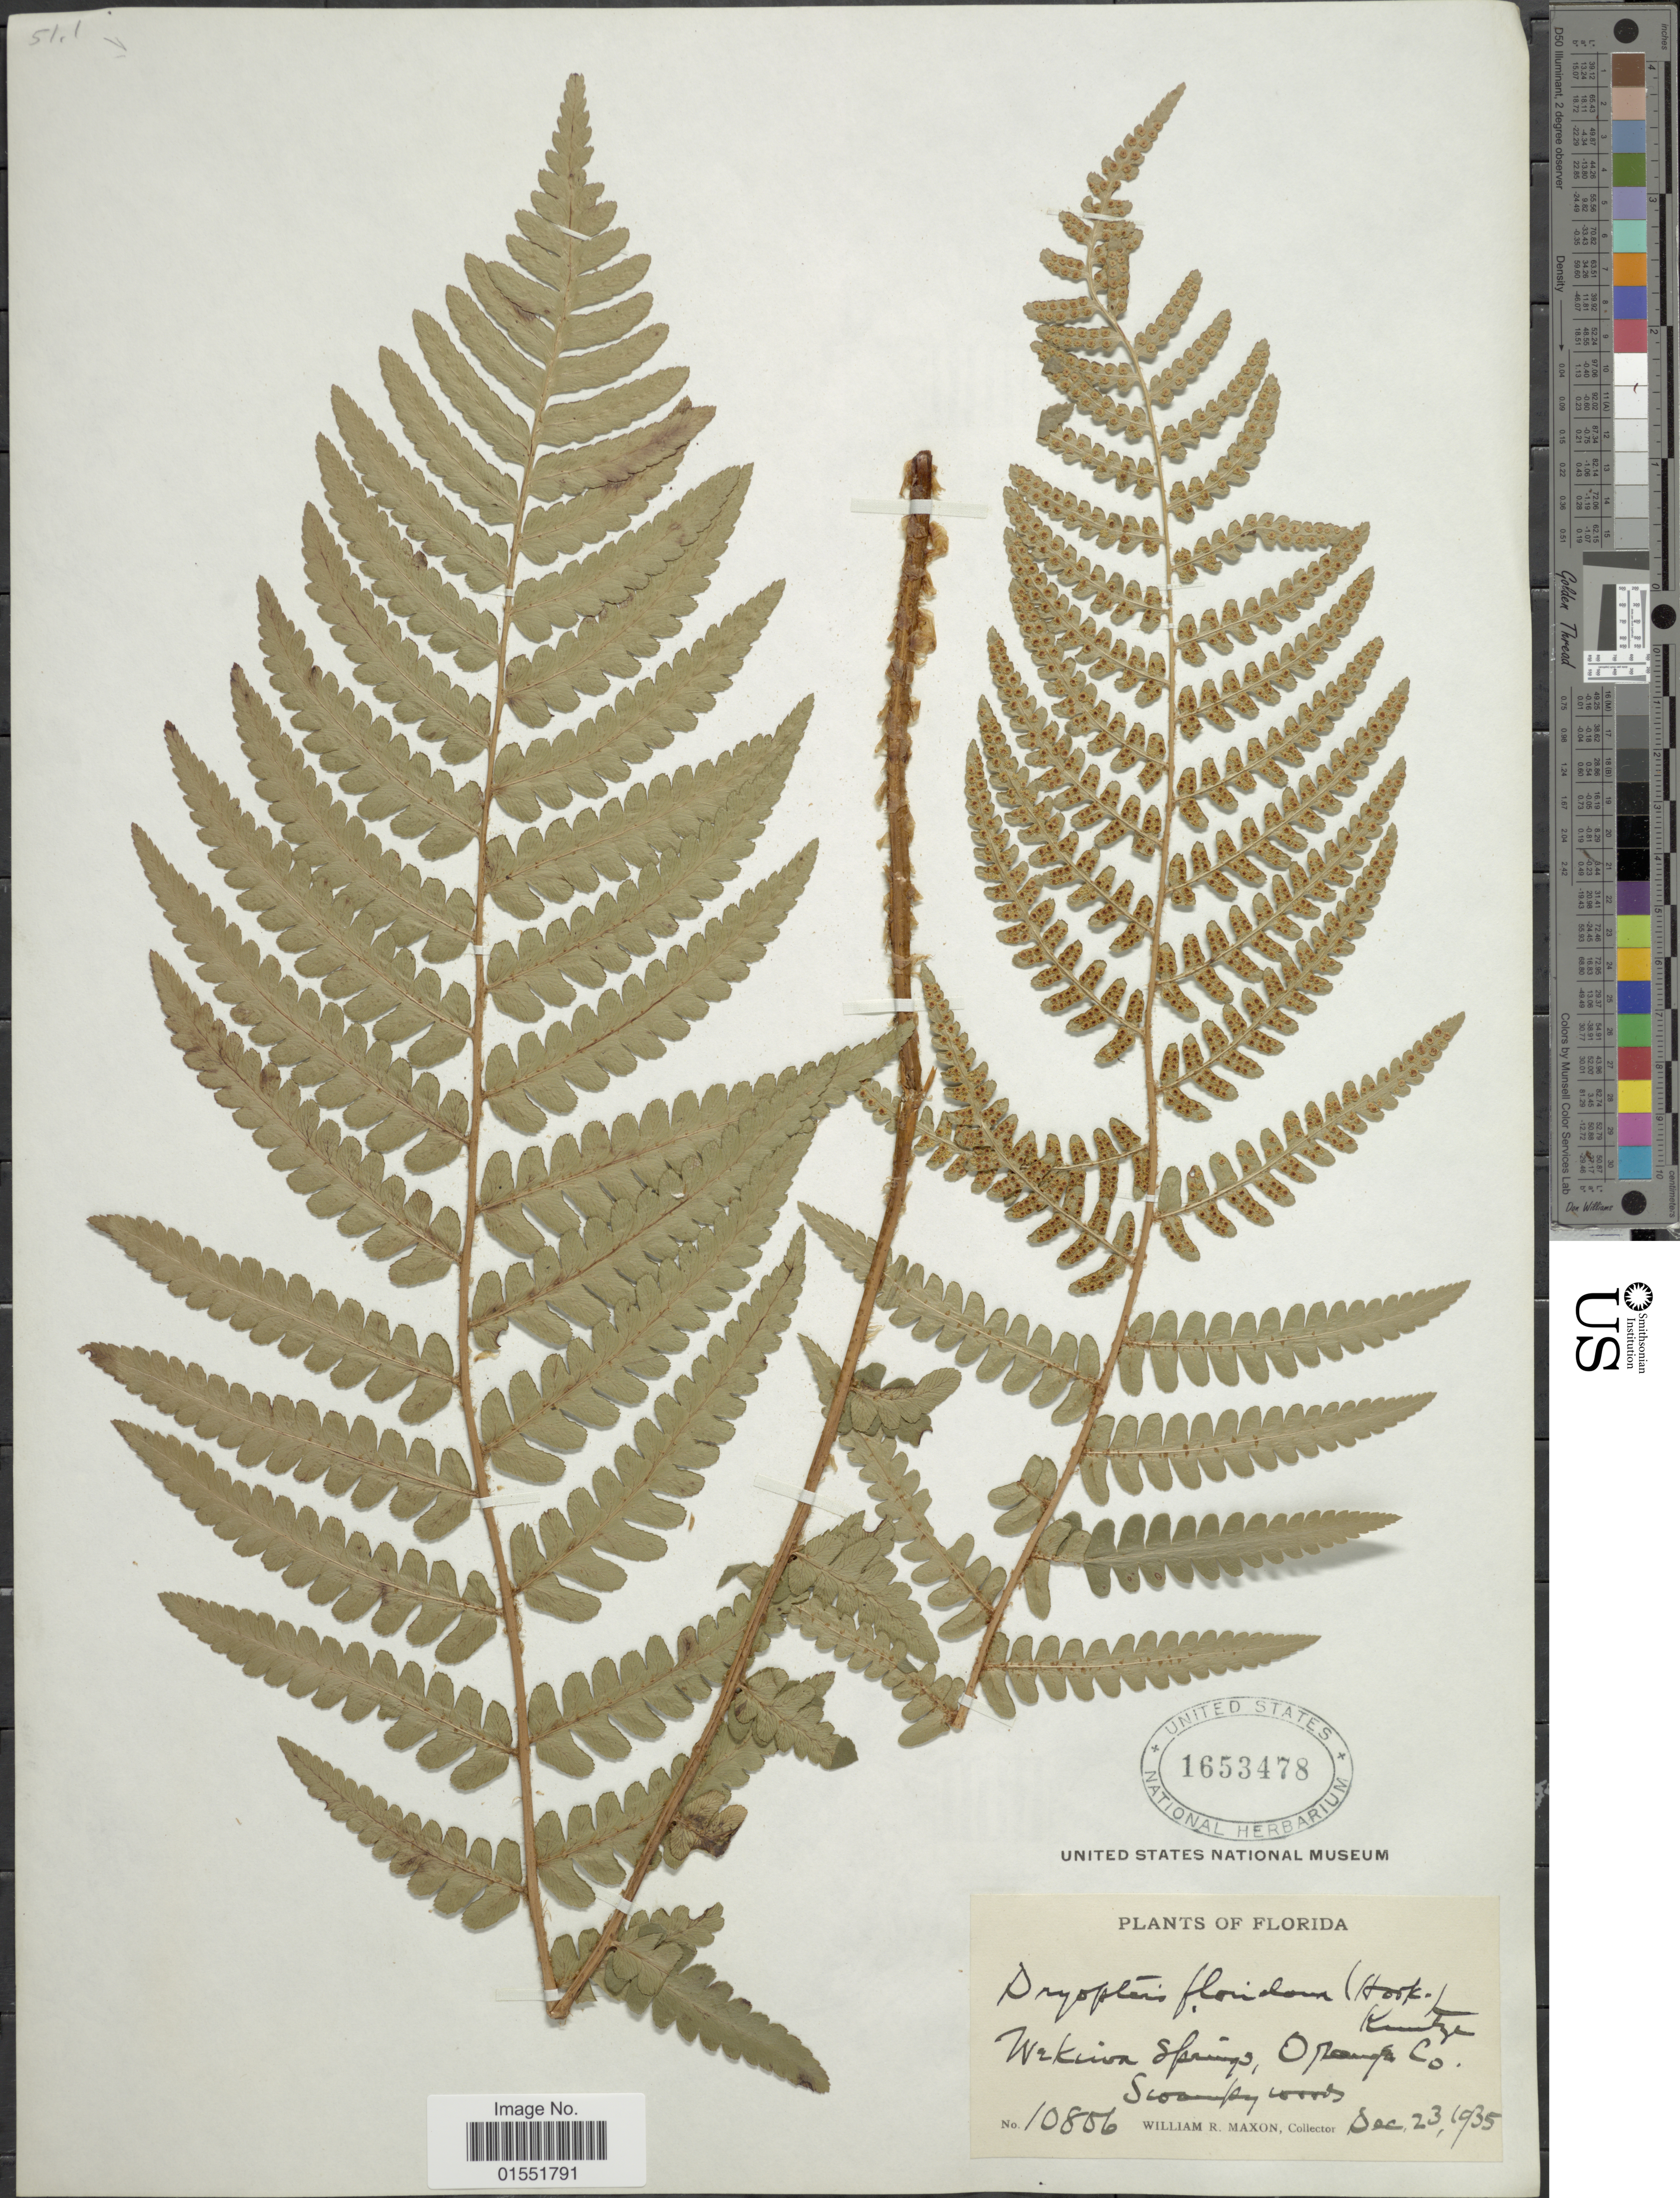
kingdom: Plantae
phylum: Tracheophyta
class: Polypodiopsida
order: Polypodiales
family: Dryopteridaceae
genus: Dryopteris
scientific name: Dryopteris ludoviciana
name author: (Kunze) Small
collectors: W. R. Maxon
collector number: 10856*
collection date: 1935-12-23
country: United States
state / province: Florida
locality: Wakuiva Springs, Onanga Co.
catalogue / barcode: US 1653478